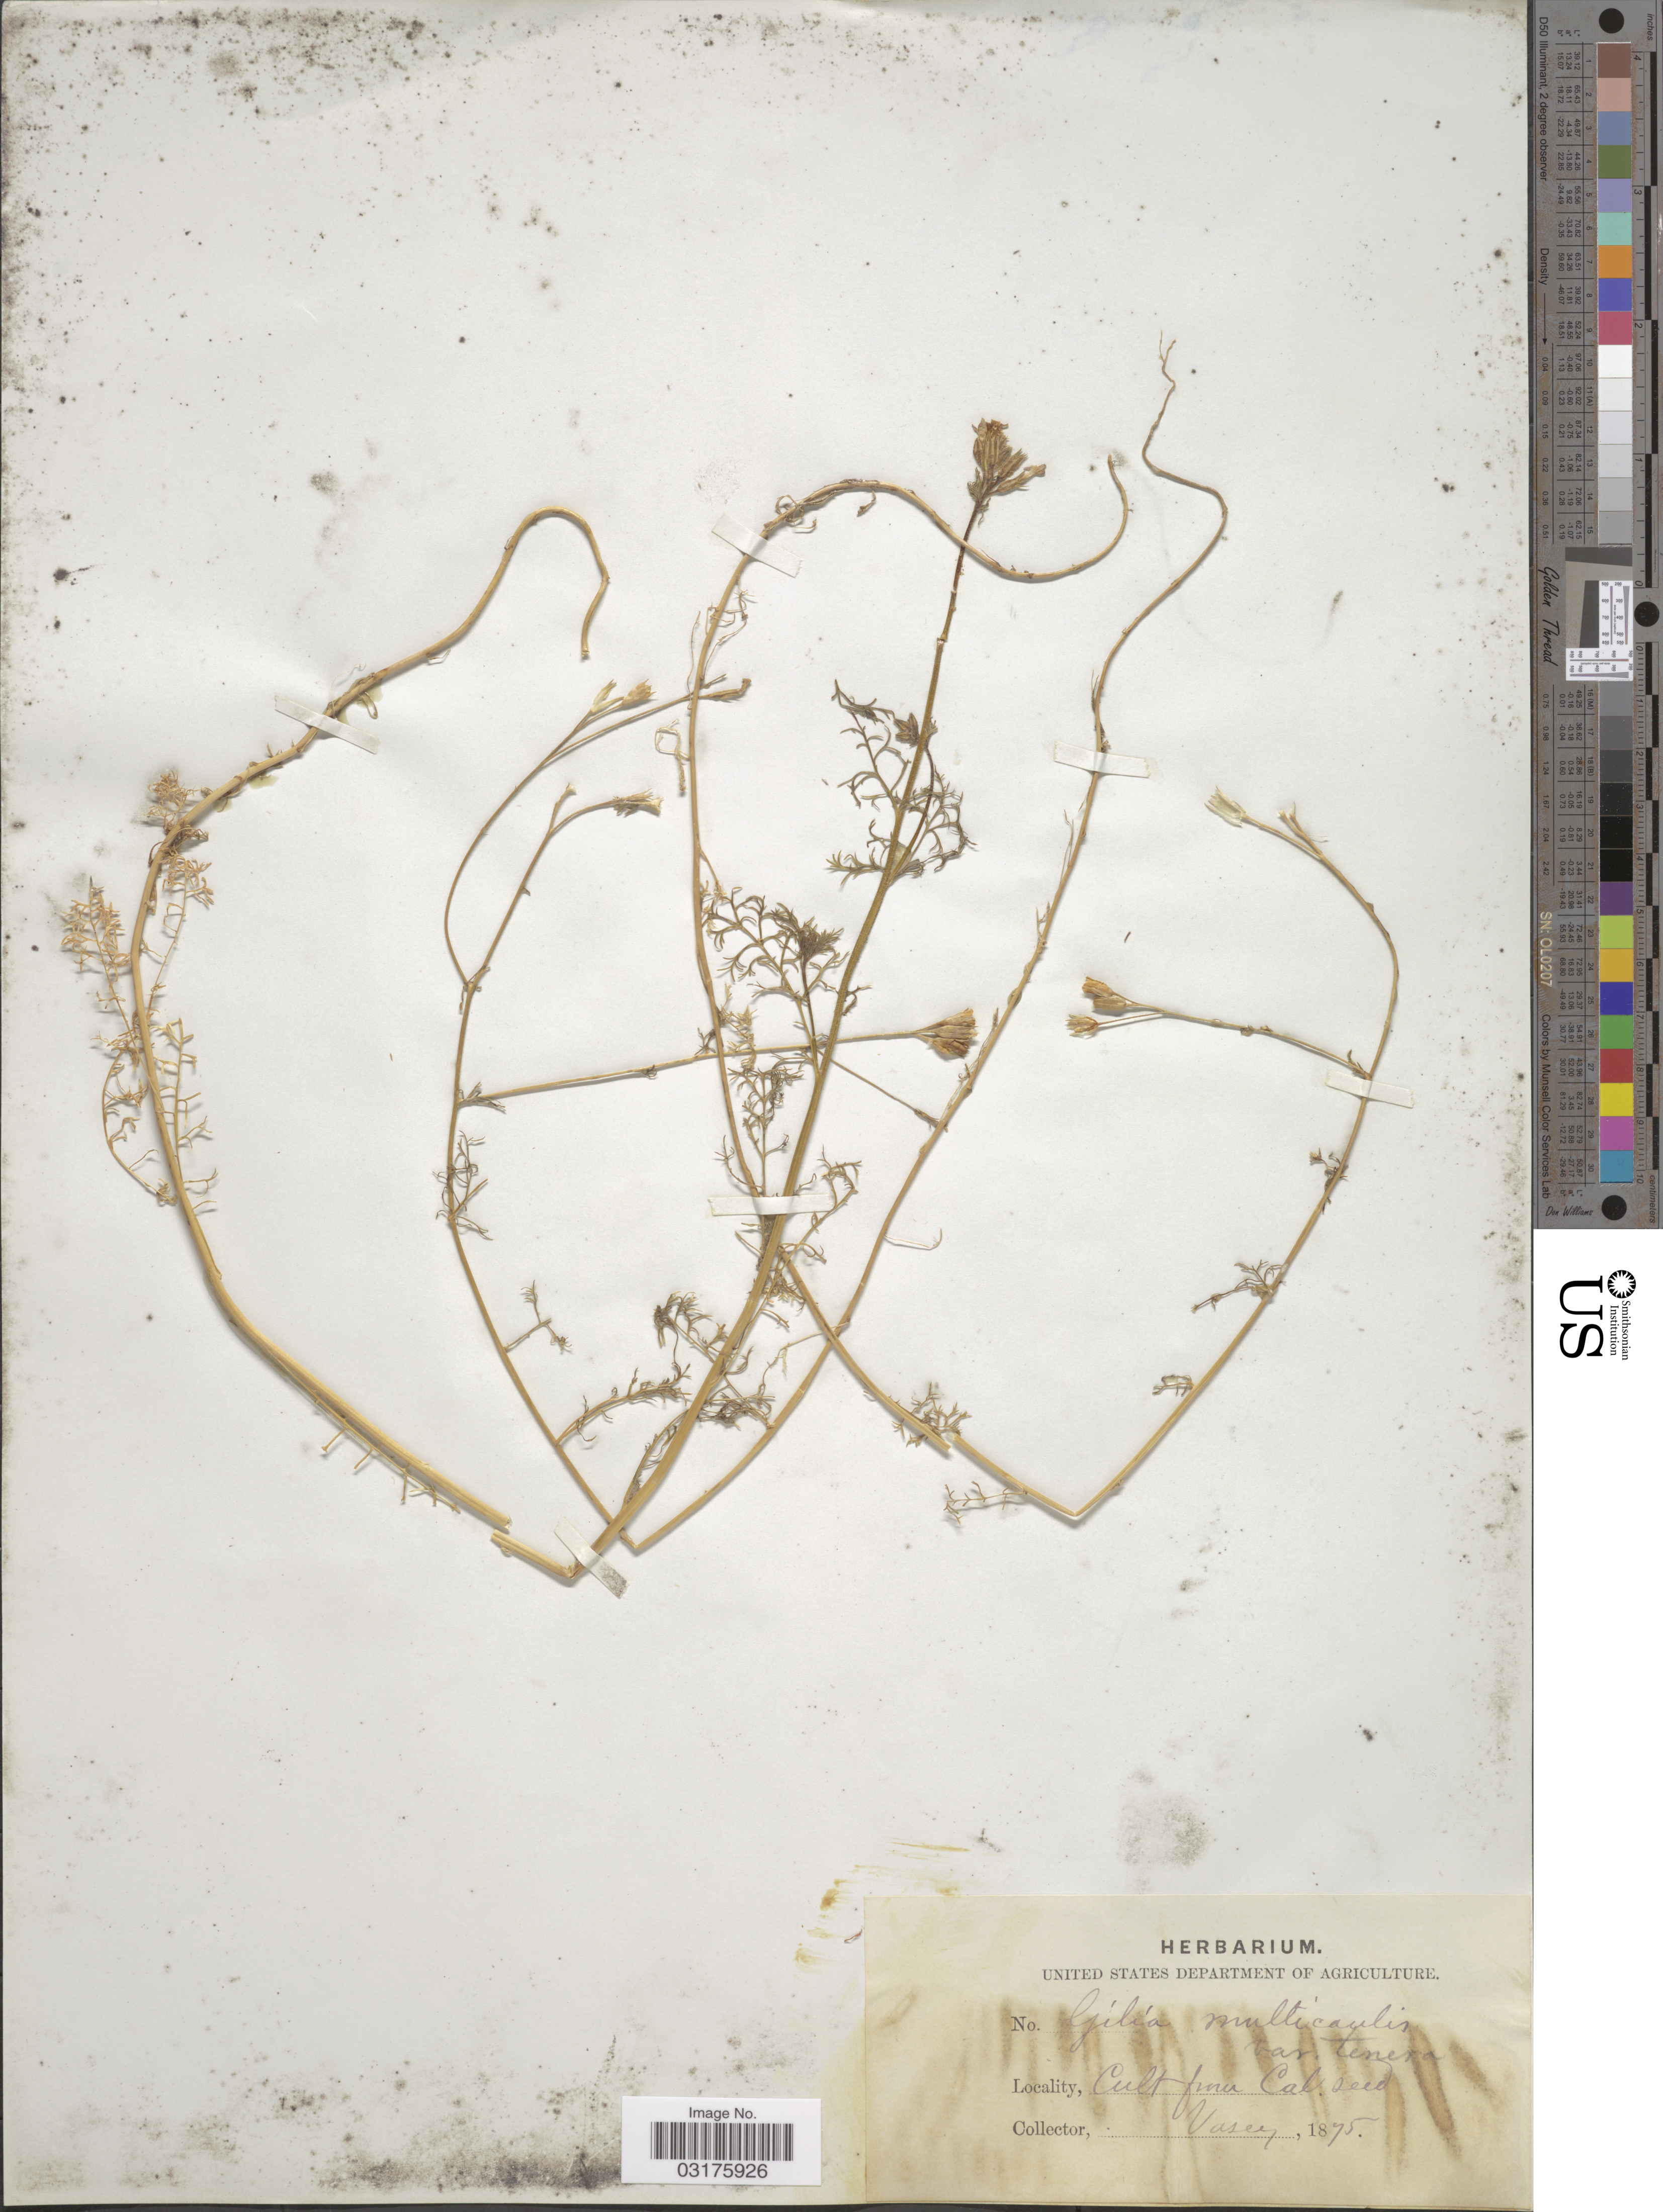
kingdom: Plantae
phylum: Tracheophyta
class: Magnoliopsida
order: Ericales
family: Polemoniaceae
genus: Gilia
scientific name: Gilia nevinii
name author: A. Gray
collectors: Vasey, --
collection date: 1875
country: United States